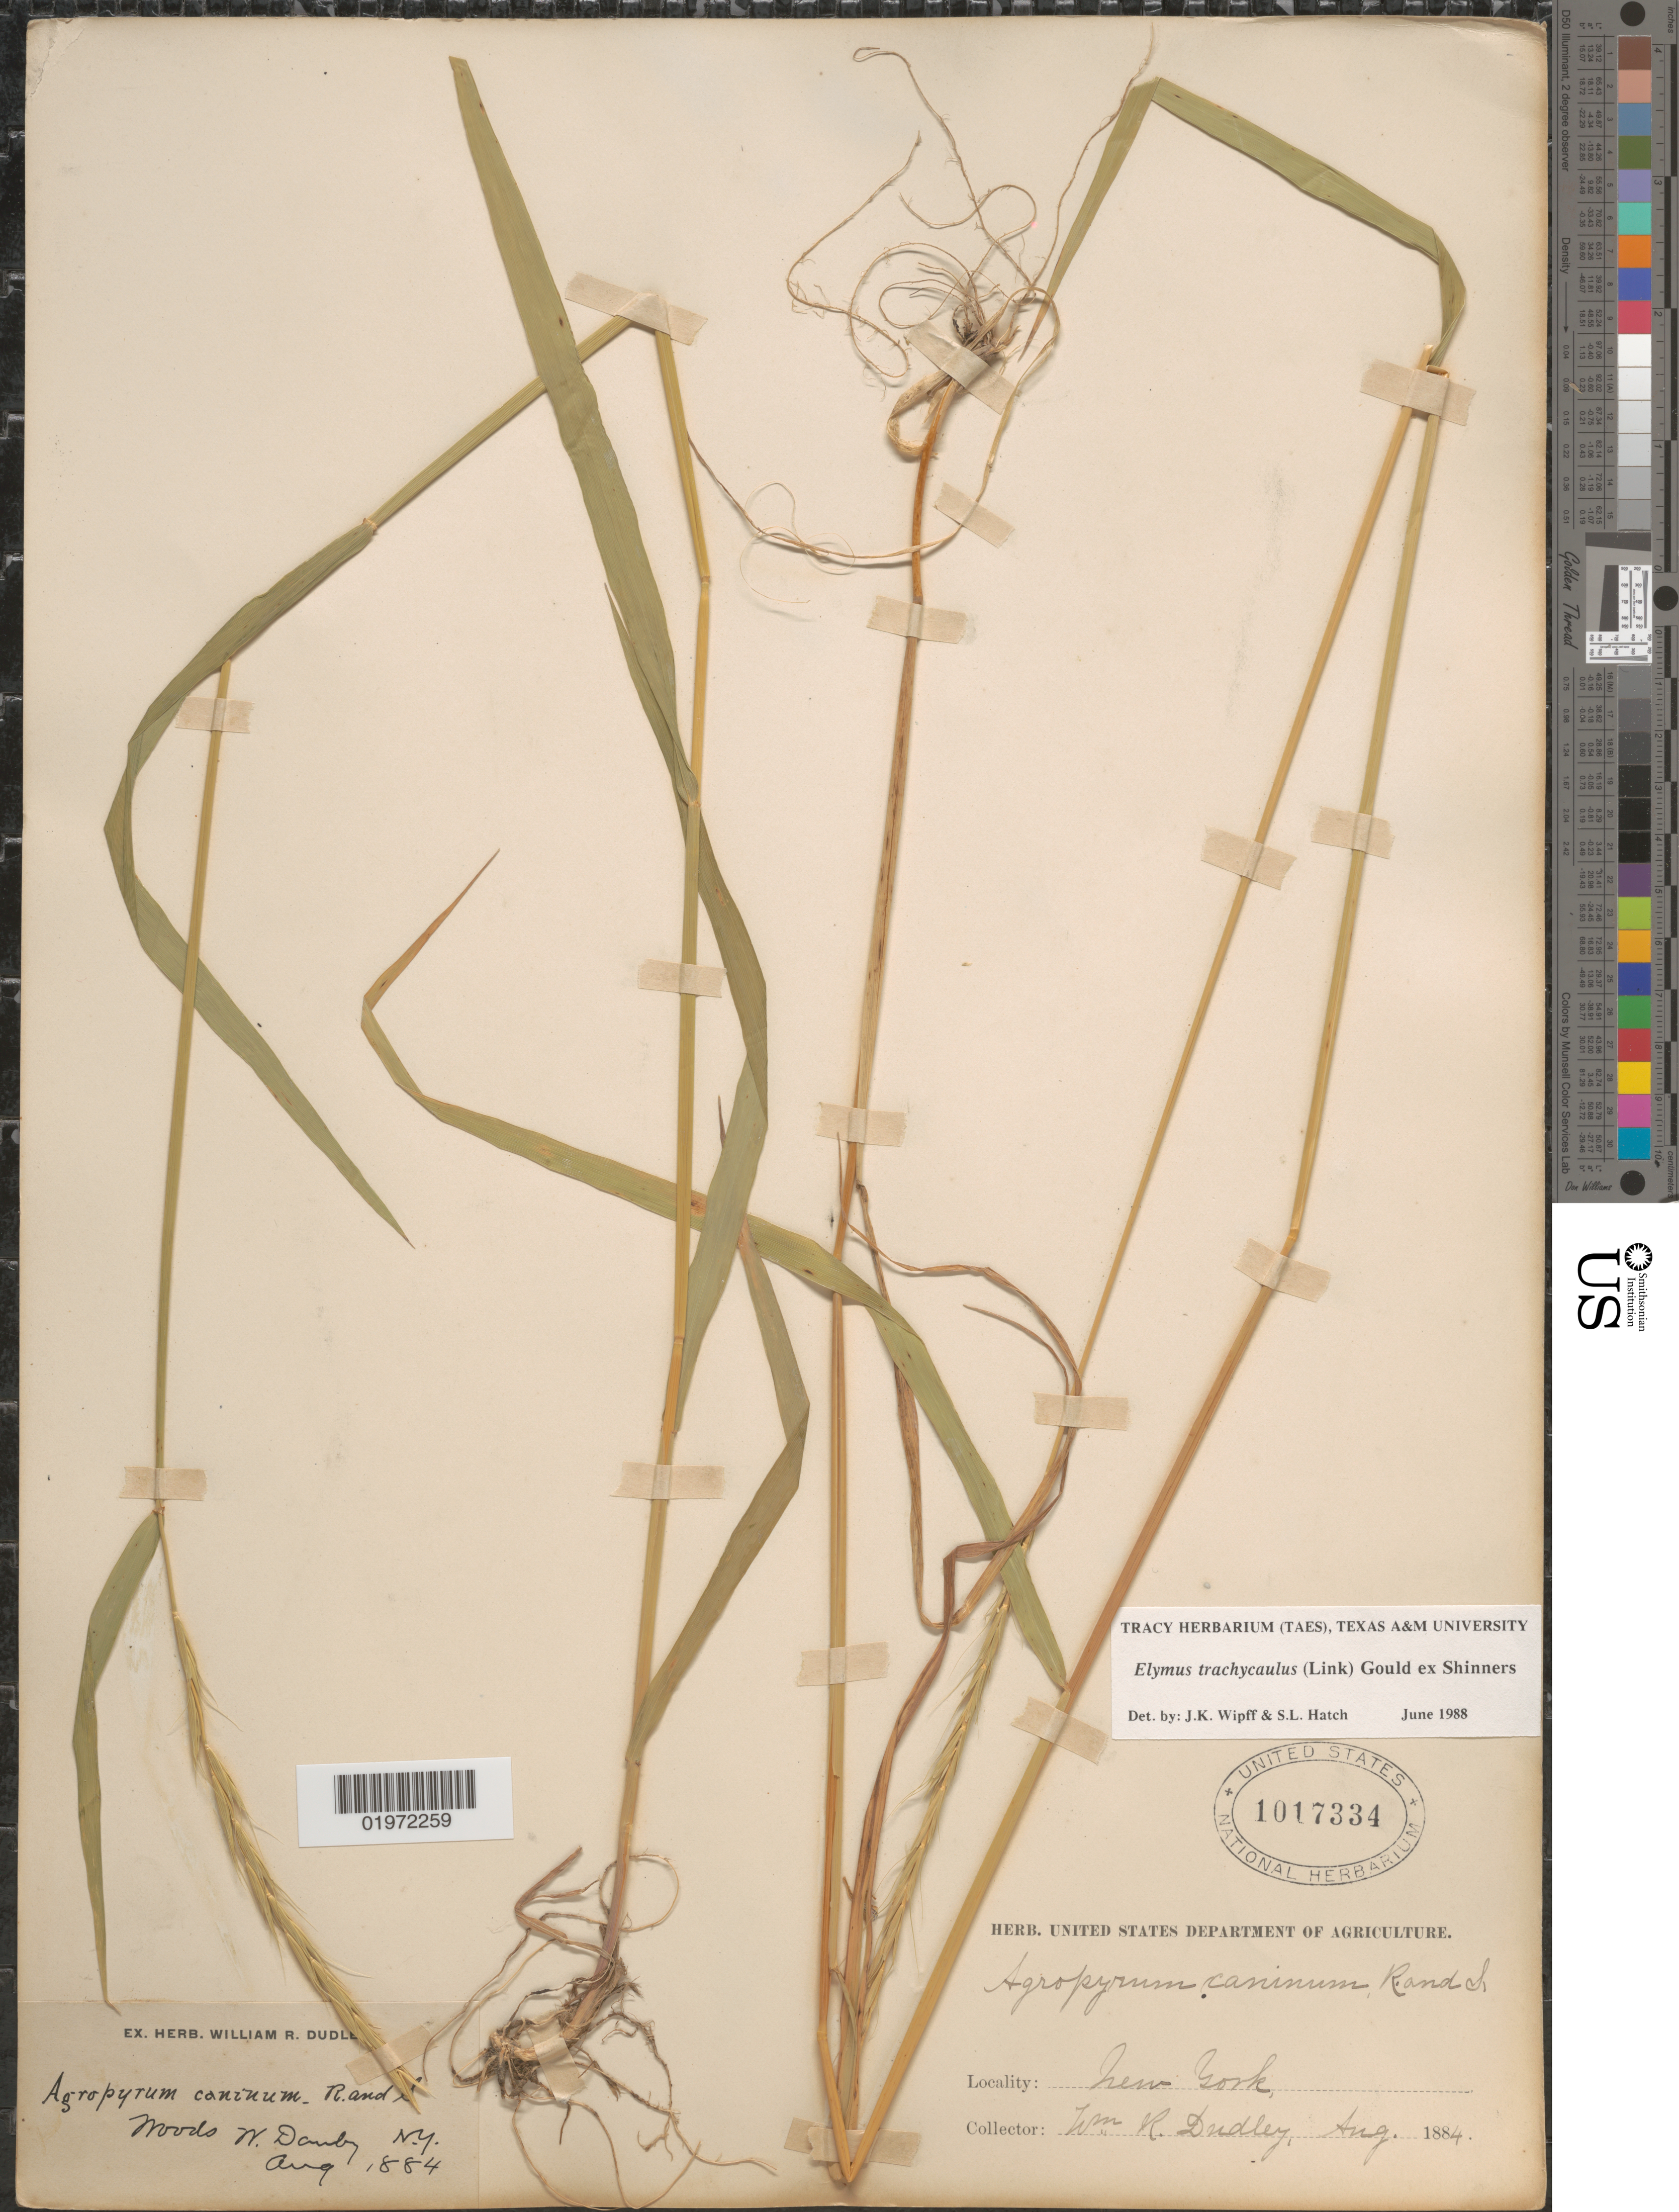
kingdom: Plantae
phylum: Tracheophyta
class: Liliopsida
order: Poales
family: Poaceae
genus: Elymus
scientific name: Elymus trachycaulus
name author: (Link) Gould ex Shinners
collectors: W. Dudley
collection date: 1884-08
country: United States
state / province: New York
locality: Woods. W. Danby.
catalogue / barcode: US 1017334